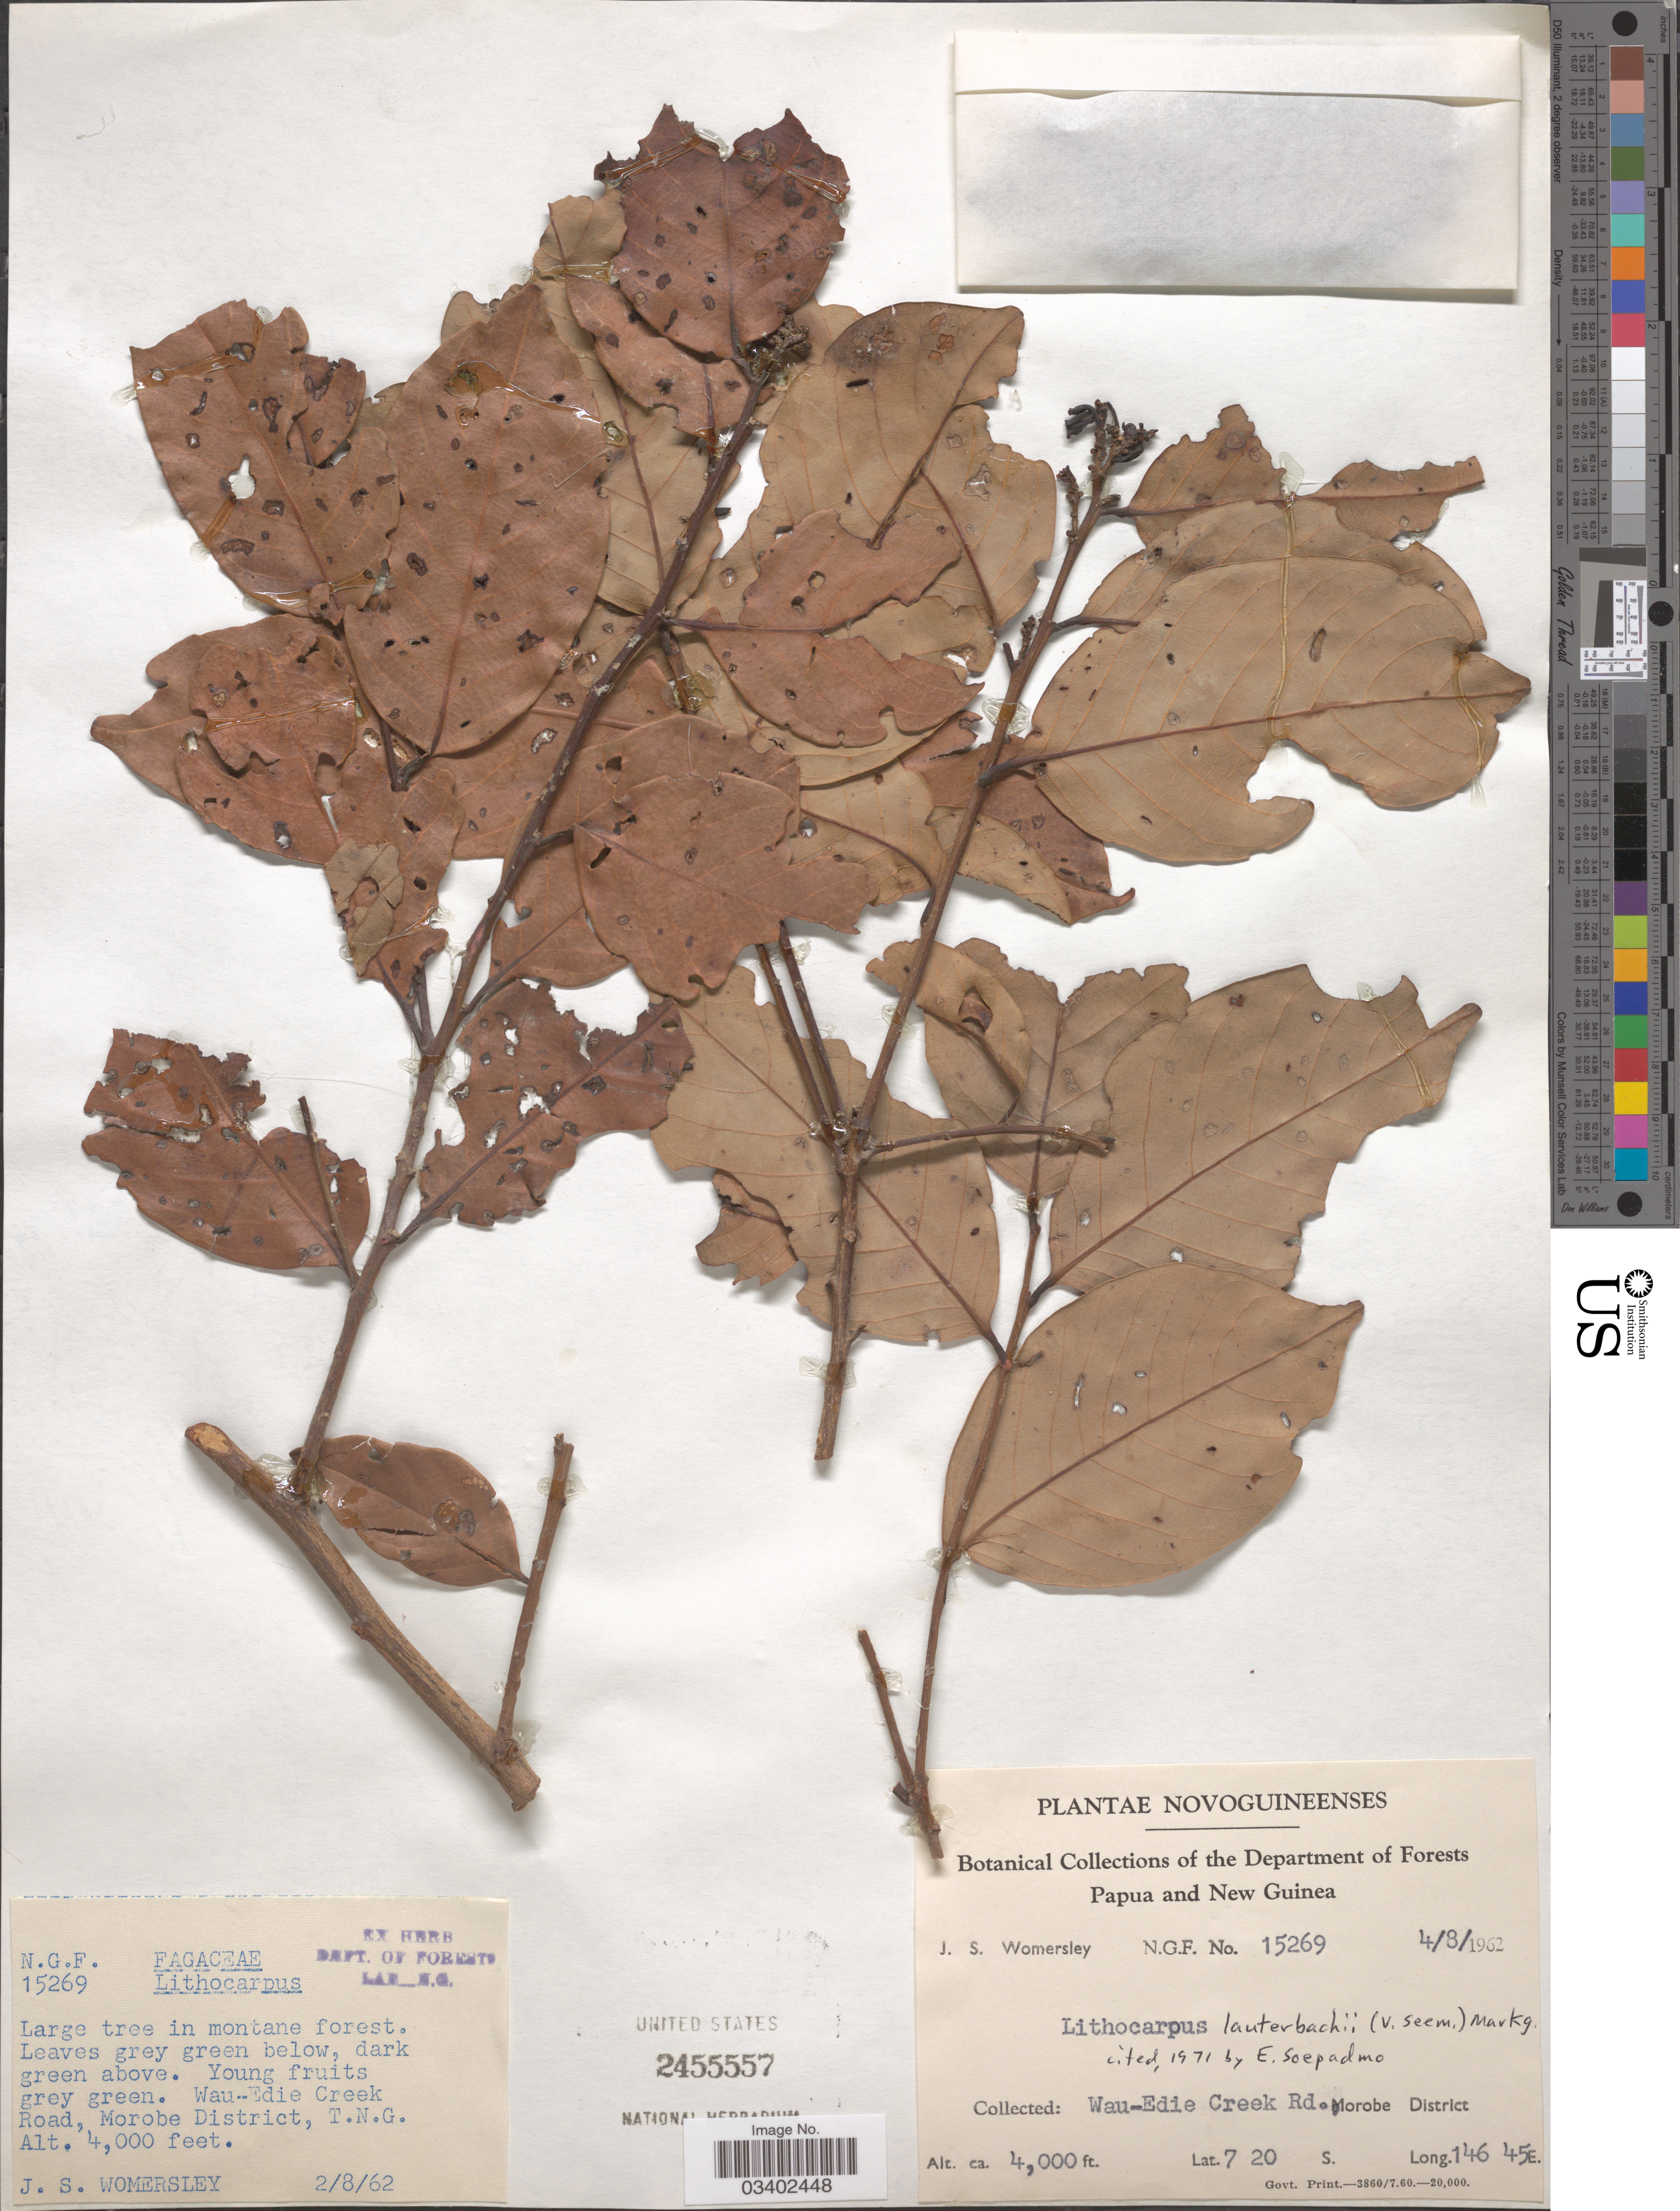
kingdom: Plantae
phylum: Tracheophyta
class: Magnoliopsida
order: Fagales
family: Fagaceae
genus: Lithocarpus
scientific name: Lithocarpus lauterbachii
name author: (Seem.) Markgr.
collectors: J. S. Womersley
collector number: N.G.F. 15269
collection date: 1962-08-04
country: Papua New Guinea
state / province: Morobe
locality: Wau-Edie Creek Rd. Morobe District, T.N.G.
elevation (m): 1219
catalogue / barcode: US 2455557